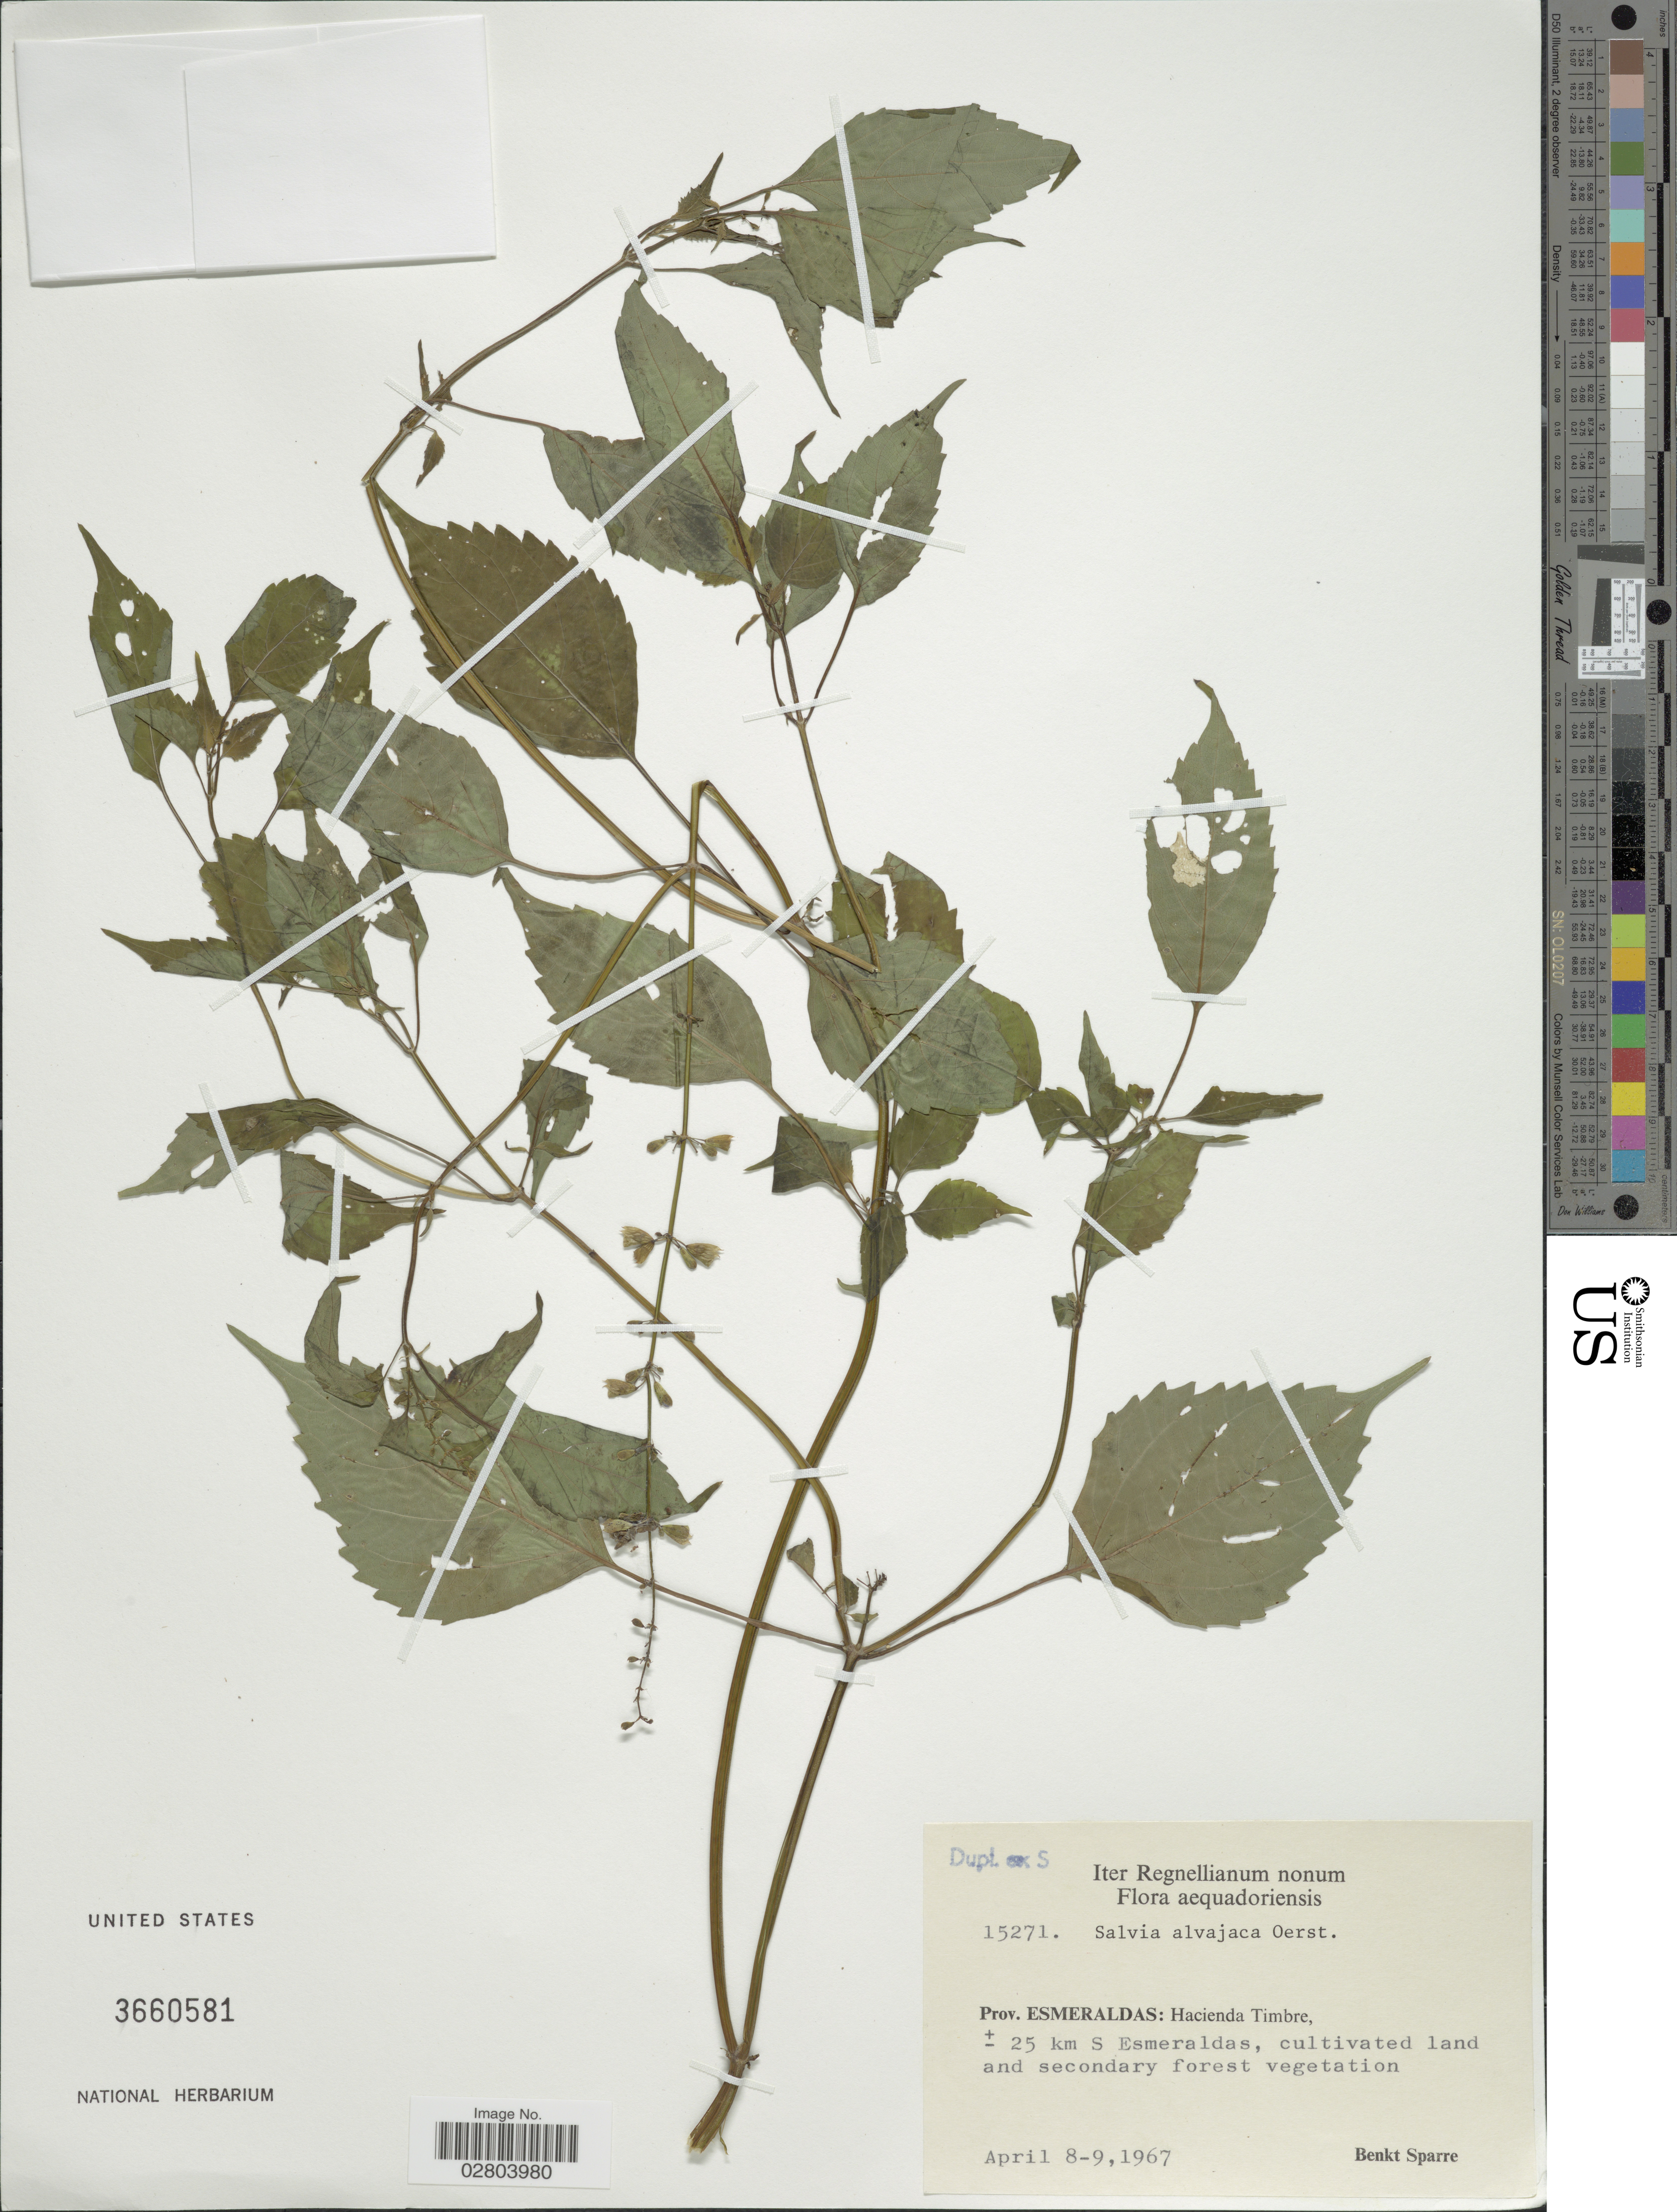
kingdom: Plantae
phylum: Tracheophyta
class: Magnoliopsida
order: Lamiales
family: Lamiaceae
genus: Salvia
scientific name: Salvia alvajaca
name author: Oerst.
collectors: B. Sparre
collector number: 15271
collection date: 1967-04-08/1967-04-09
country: Ecuador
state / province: Esmeraldas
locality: Aequadoriensis. Hacienda Timbre, ± 25 km S Esmeraldas, cultivated land and secondary forest vegetation.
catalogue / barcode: US 3660581